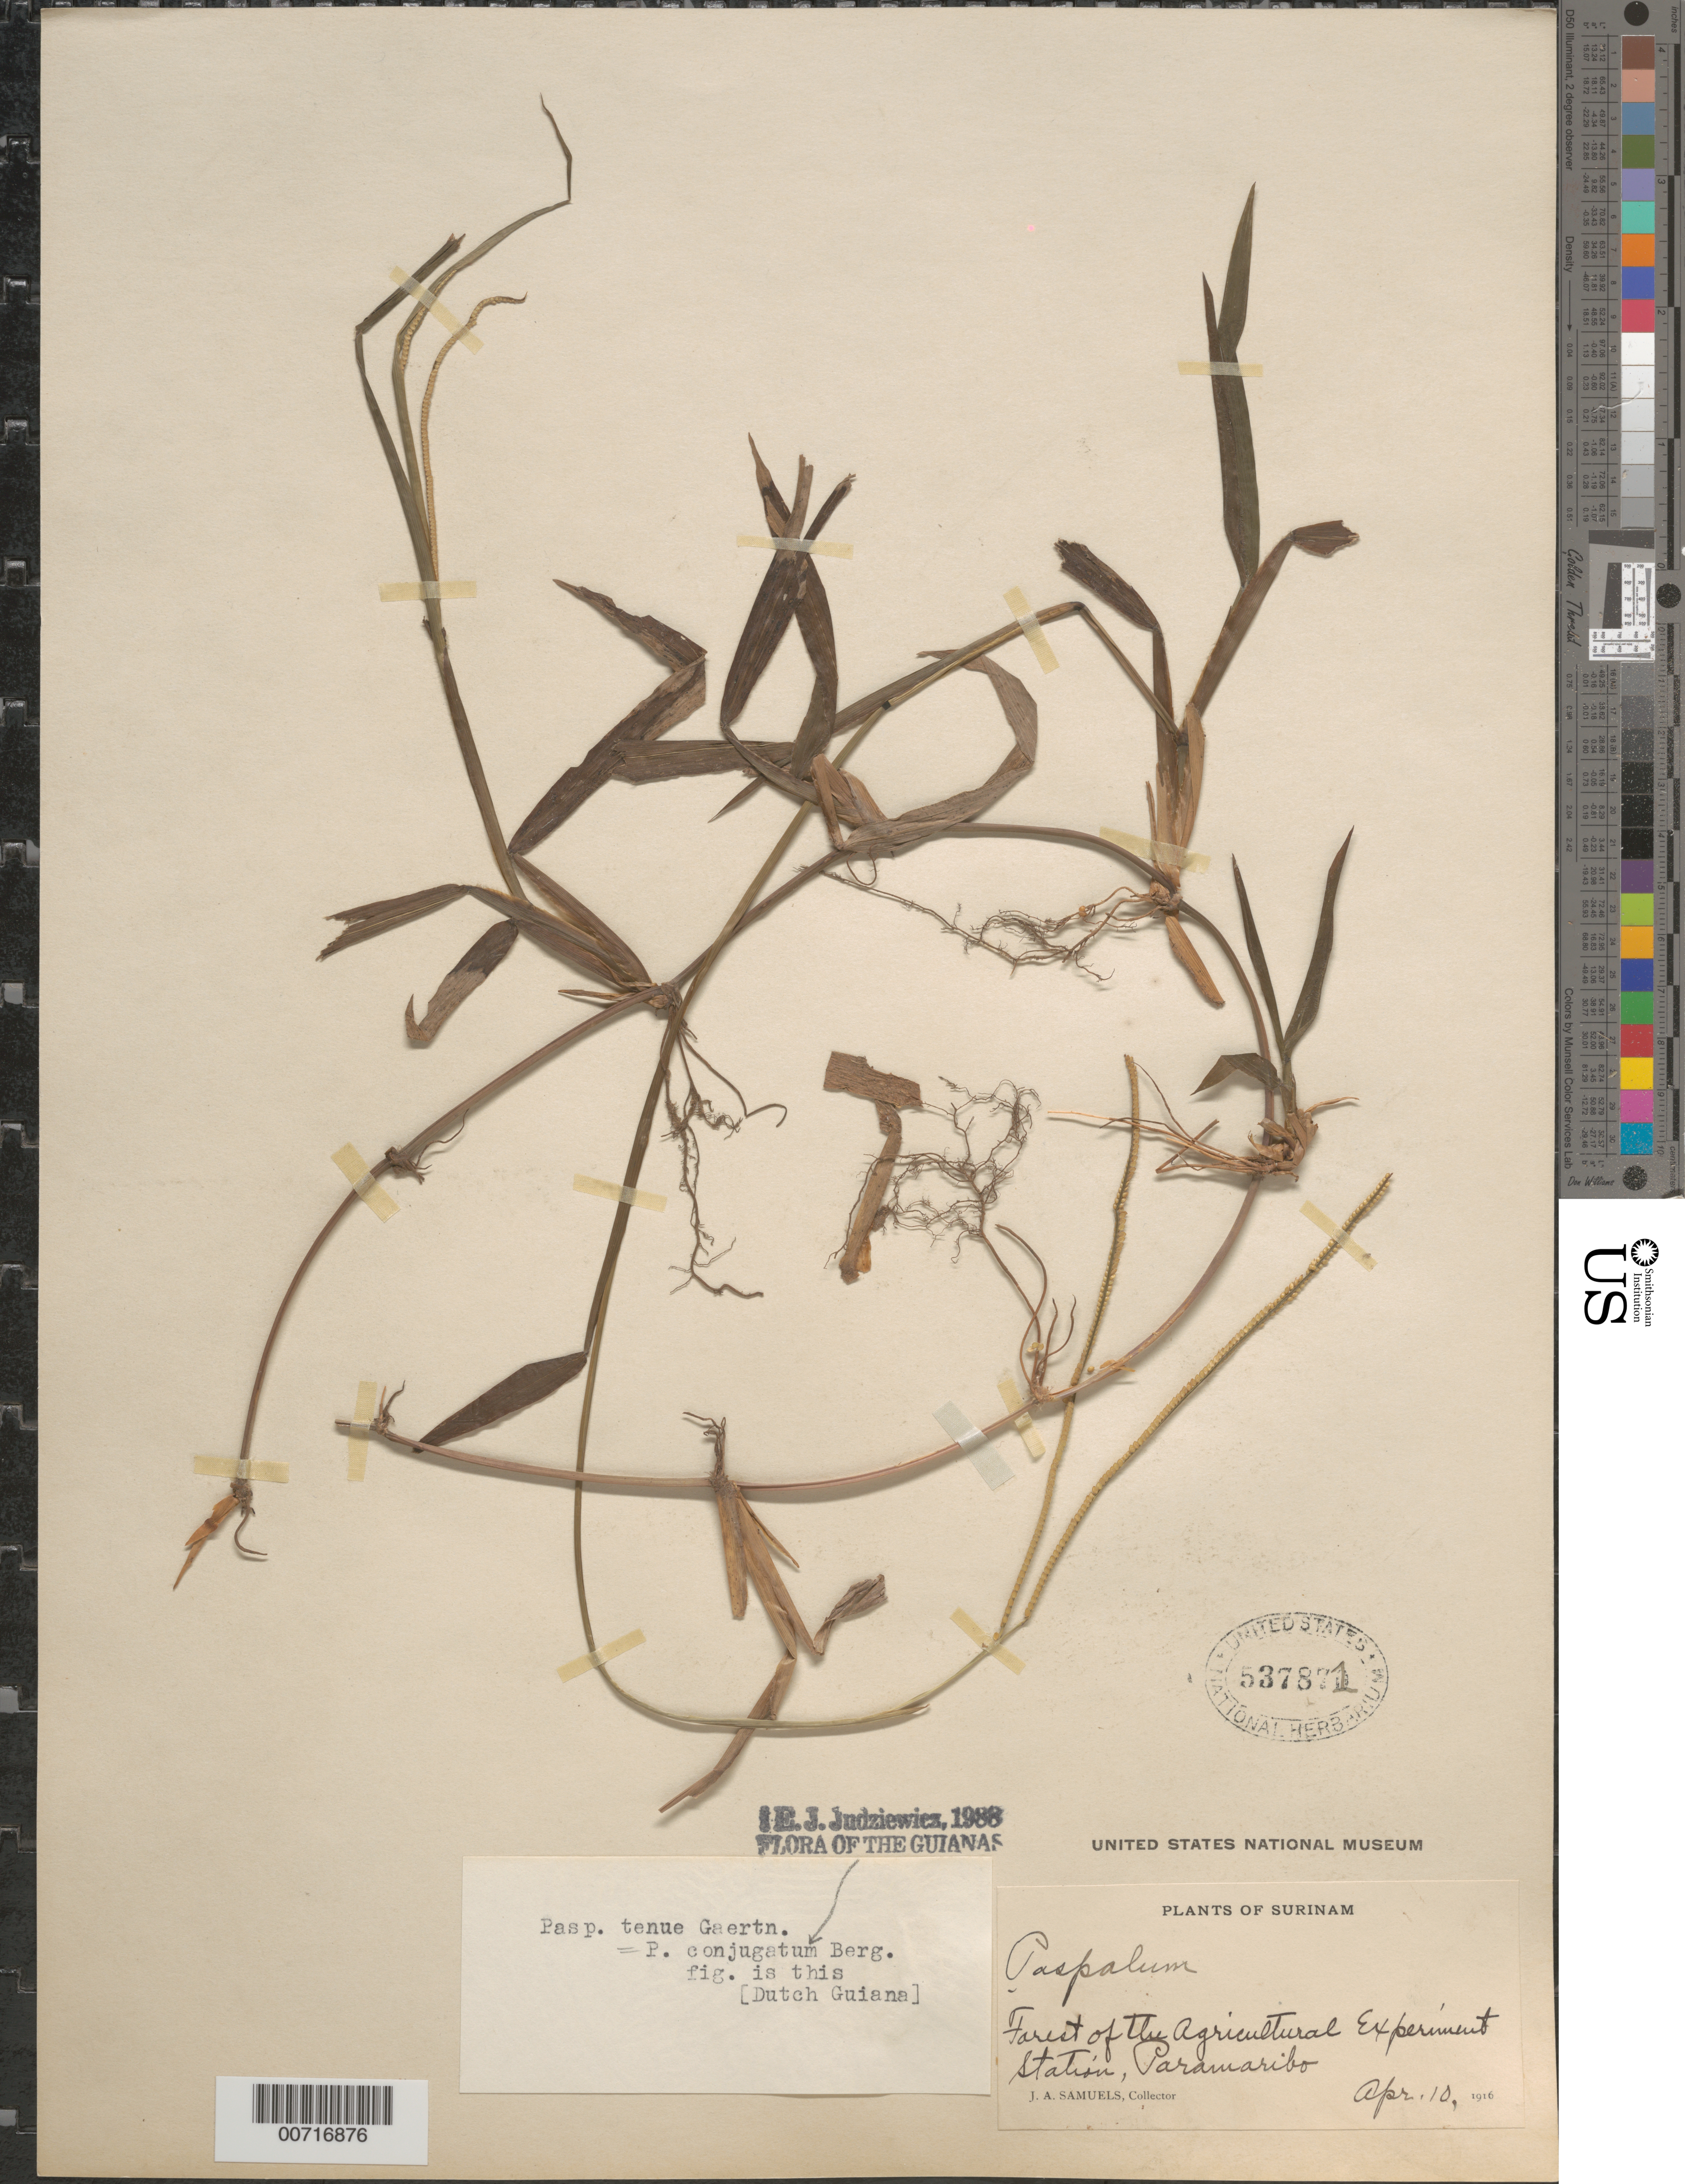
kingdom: Plantae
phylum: Tracheophyta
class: Liliopsida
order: Poales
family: Poaceae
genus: Paspalum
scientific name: Paspalum conjugatum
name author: P.J. Bergius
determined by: Judziewicz, E. J.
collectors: J. A. Samuels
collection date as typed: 10-Apr-16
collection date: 1916-04-10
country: Suriname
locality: Paramaribo, Agricultural Experiment Station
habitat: Forest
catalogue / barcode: US 537871